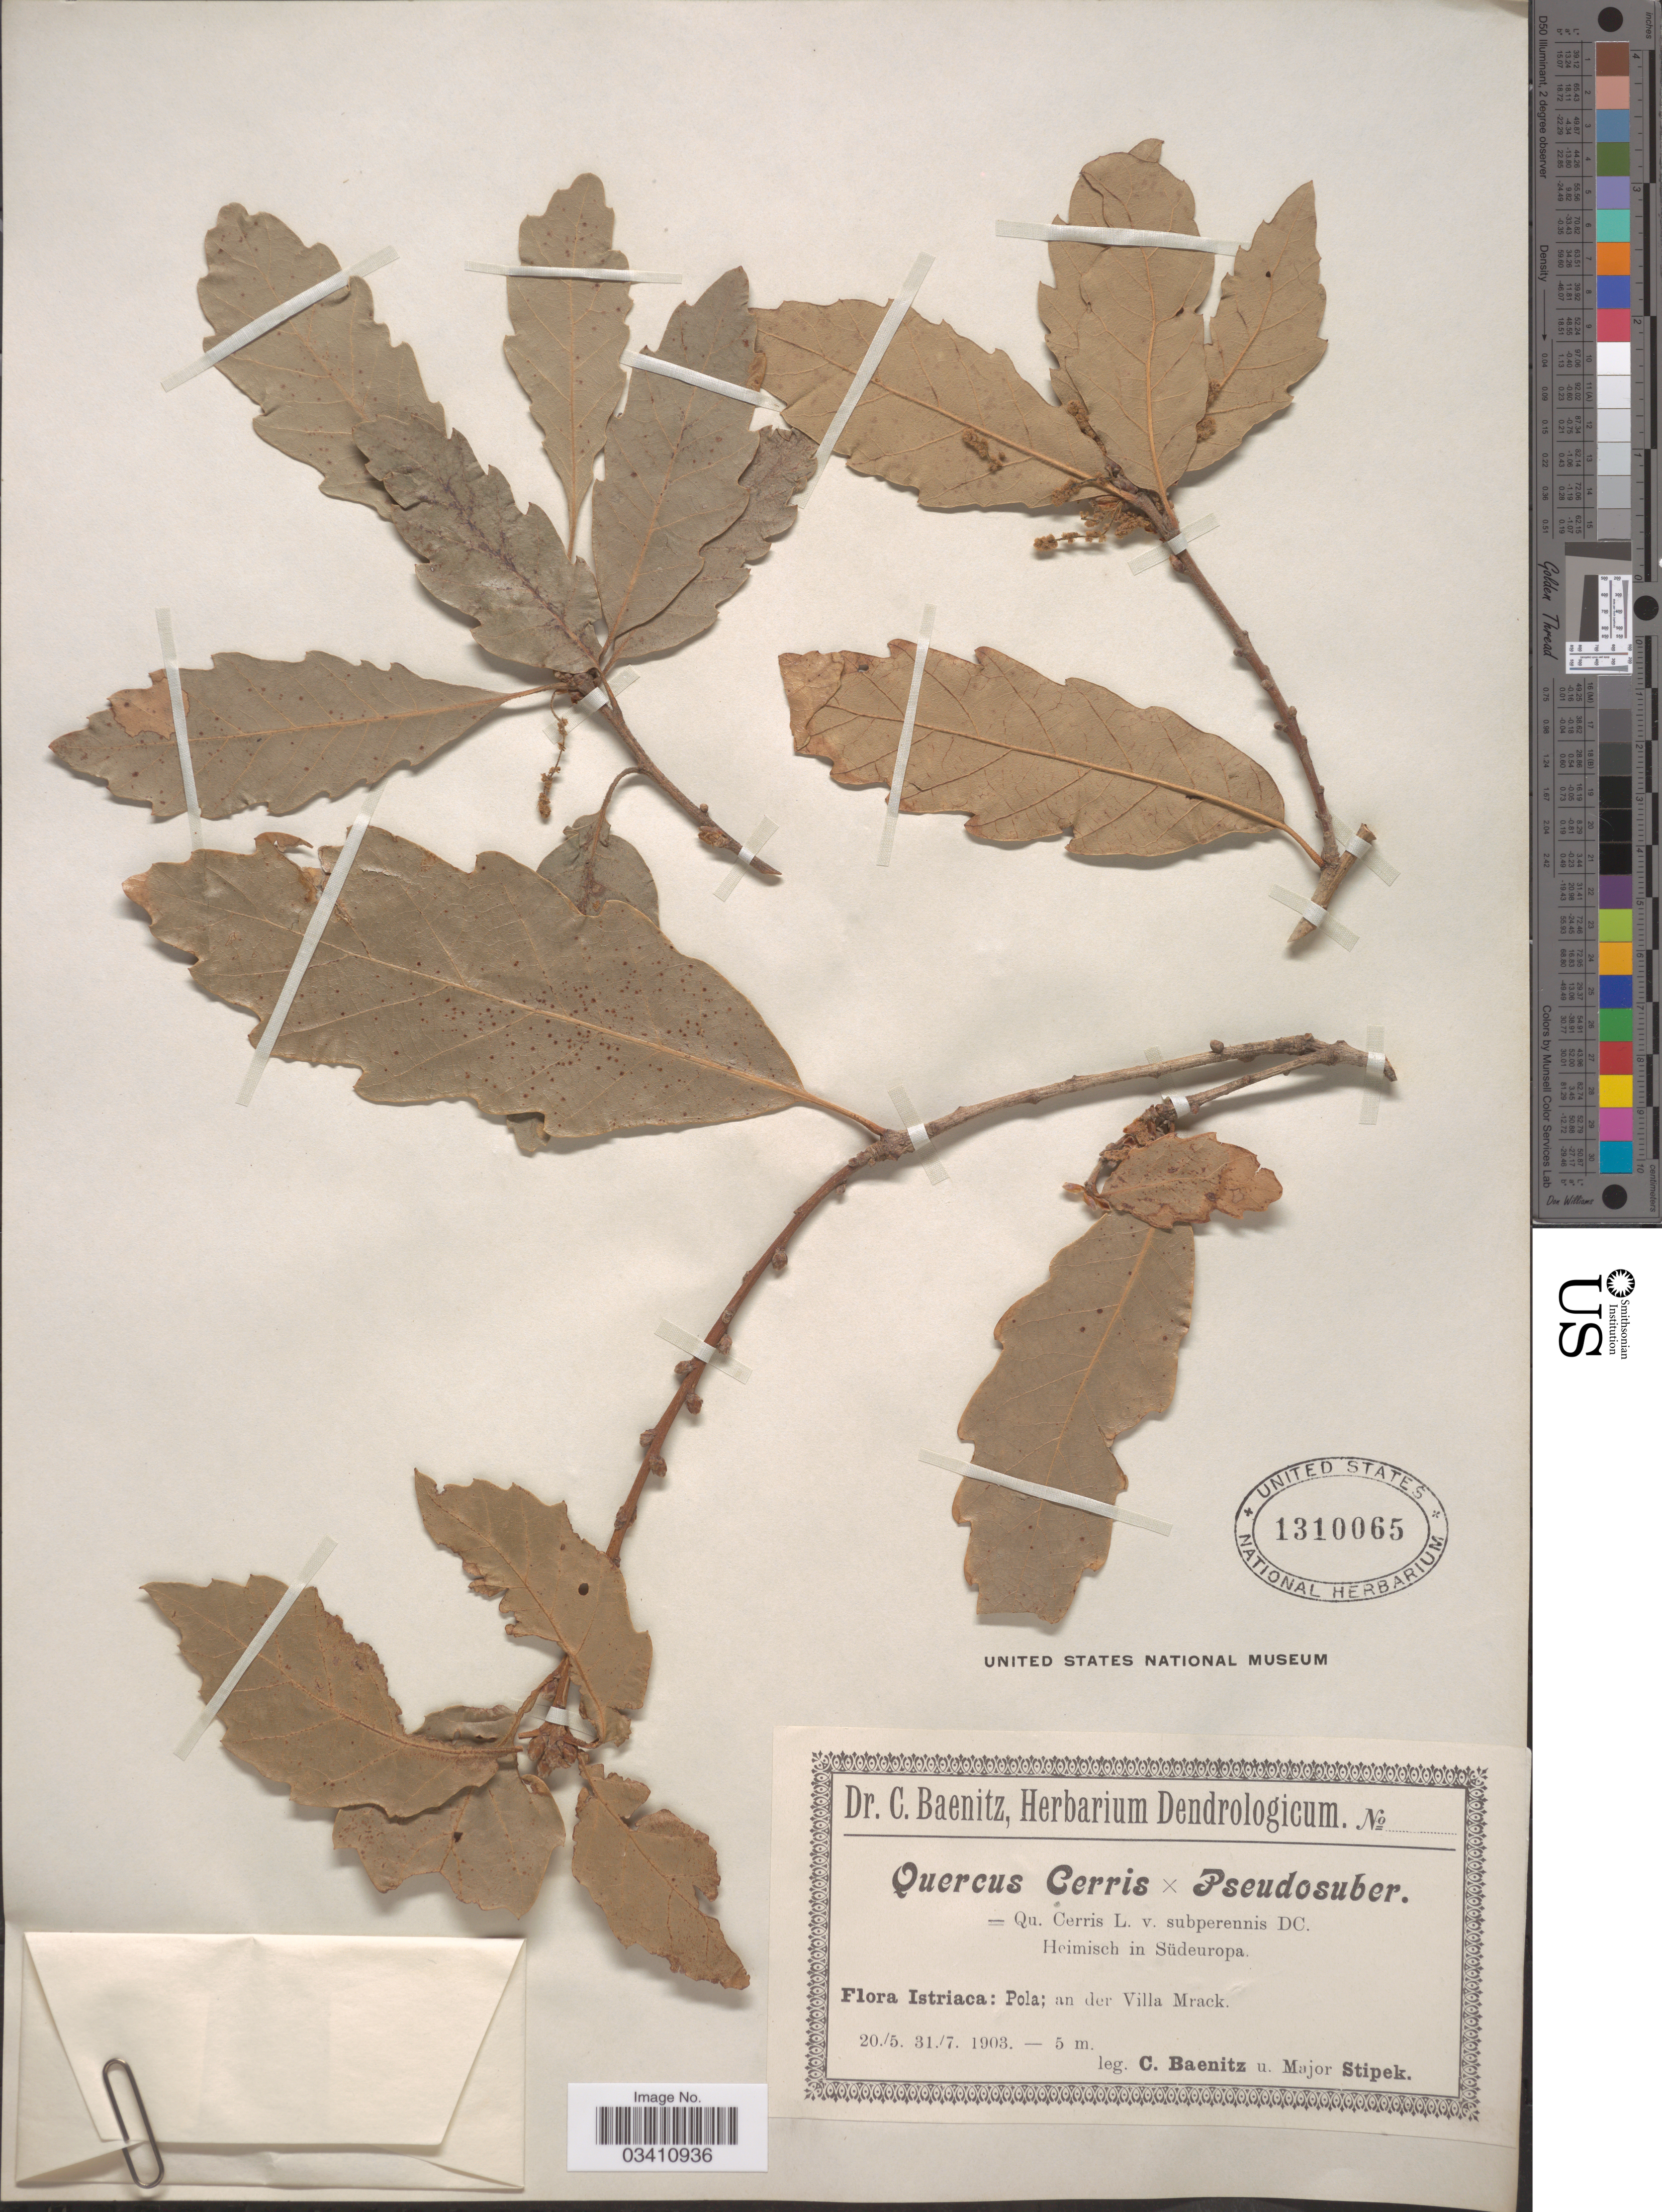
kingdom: Plantae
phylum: Tracheophyta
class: Magnoliopsida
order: Fagales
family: Fagaceae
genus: Quercus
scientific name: Quercus cerris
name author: L.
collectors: C. G. Baenitz & Major Stipek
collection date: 1903-05-20/1903-07-31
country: Croatia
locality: Istriaca: Pola; an der Villa Mrack.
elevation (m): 5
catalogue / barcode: US 1310065